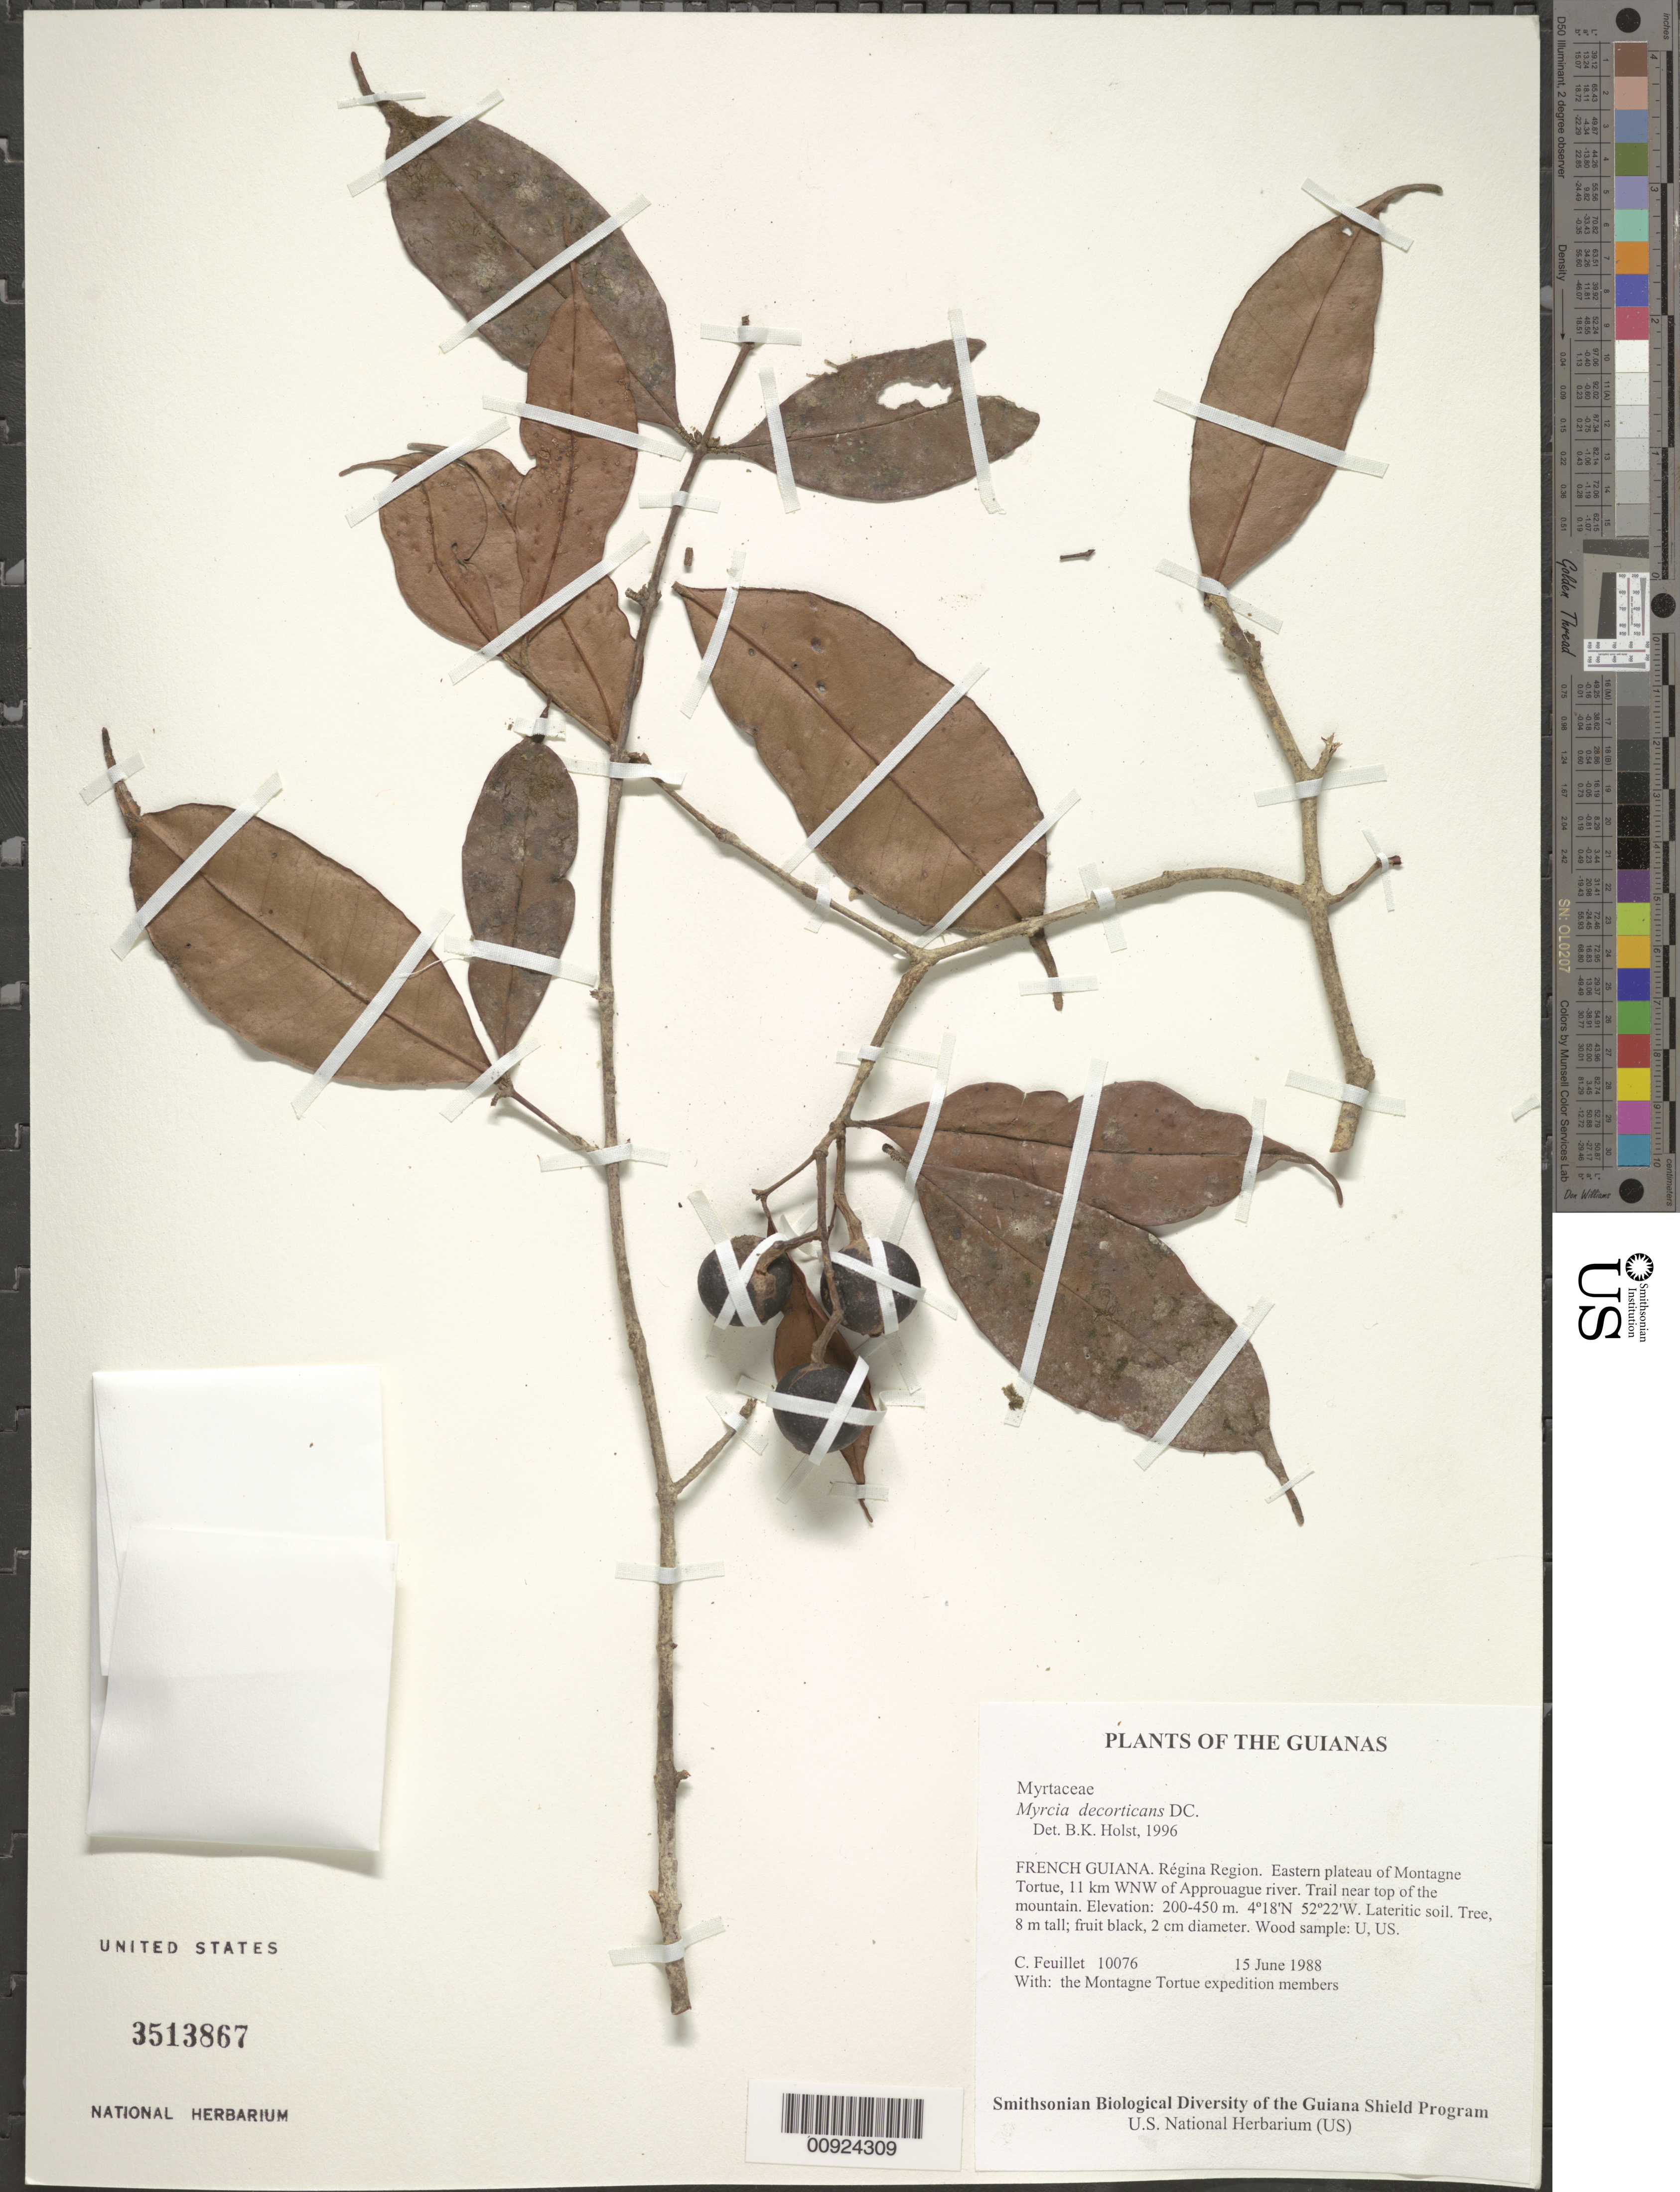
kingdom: Plantae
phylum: Tracheophyta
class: Magnoliopsida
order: Myrtales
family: Myrtaceae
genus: Myrcia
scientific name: Myrcia decorticans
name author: DC.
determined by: Holst, Bruce K.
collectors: C. Feuillet & Montagne Torte Exped. members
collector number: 10076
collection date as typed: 15 June 1988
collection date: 1988-06-15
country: French Guiana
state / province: Cayenne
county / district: Regina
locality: Eastern plateau of Montagne Tortue, 11 km WNW of Approuague river. Trail near top of the mountain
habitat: Lateritic soil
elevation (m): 200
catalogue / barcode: US 3513867